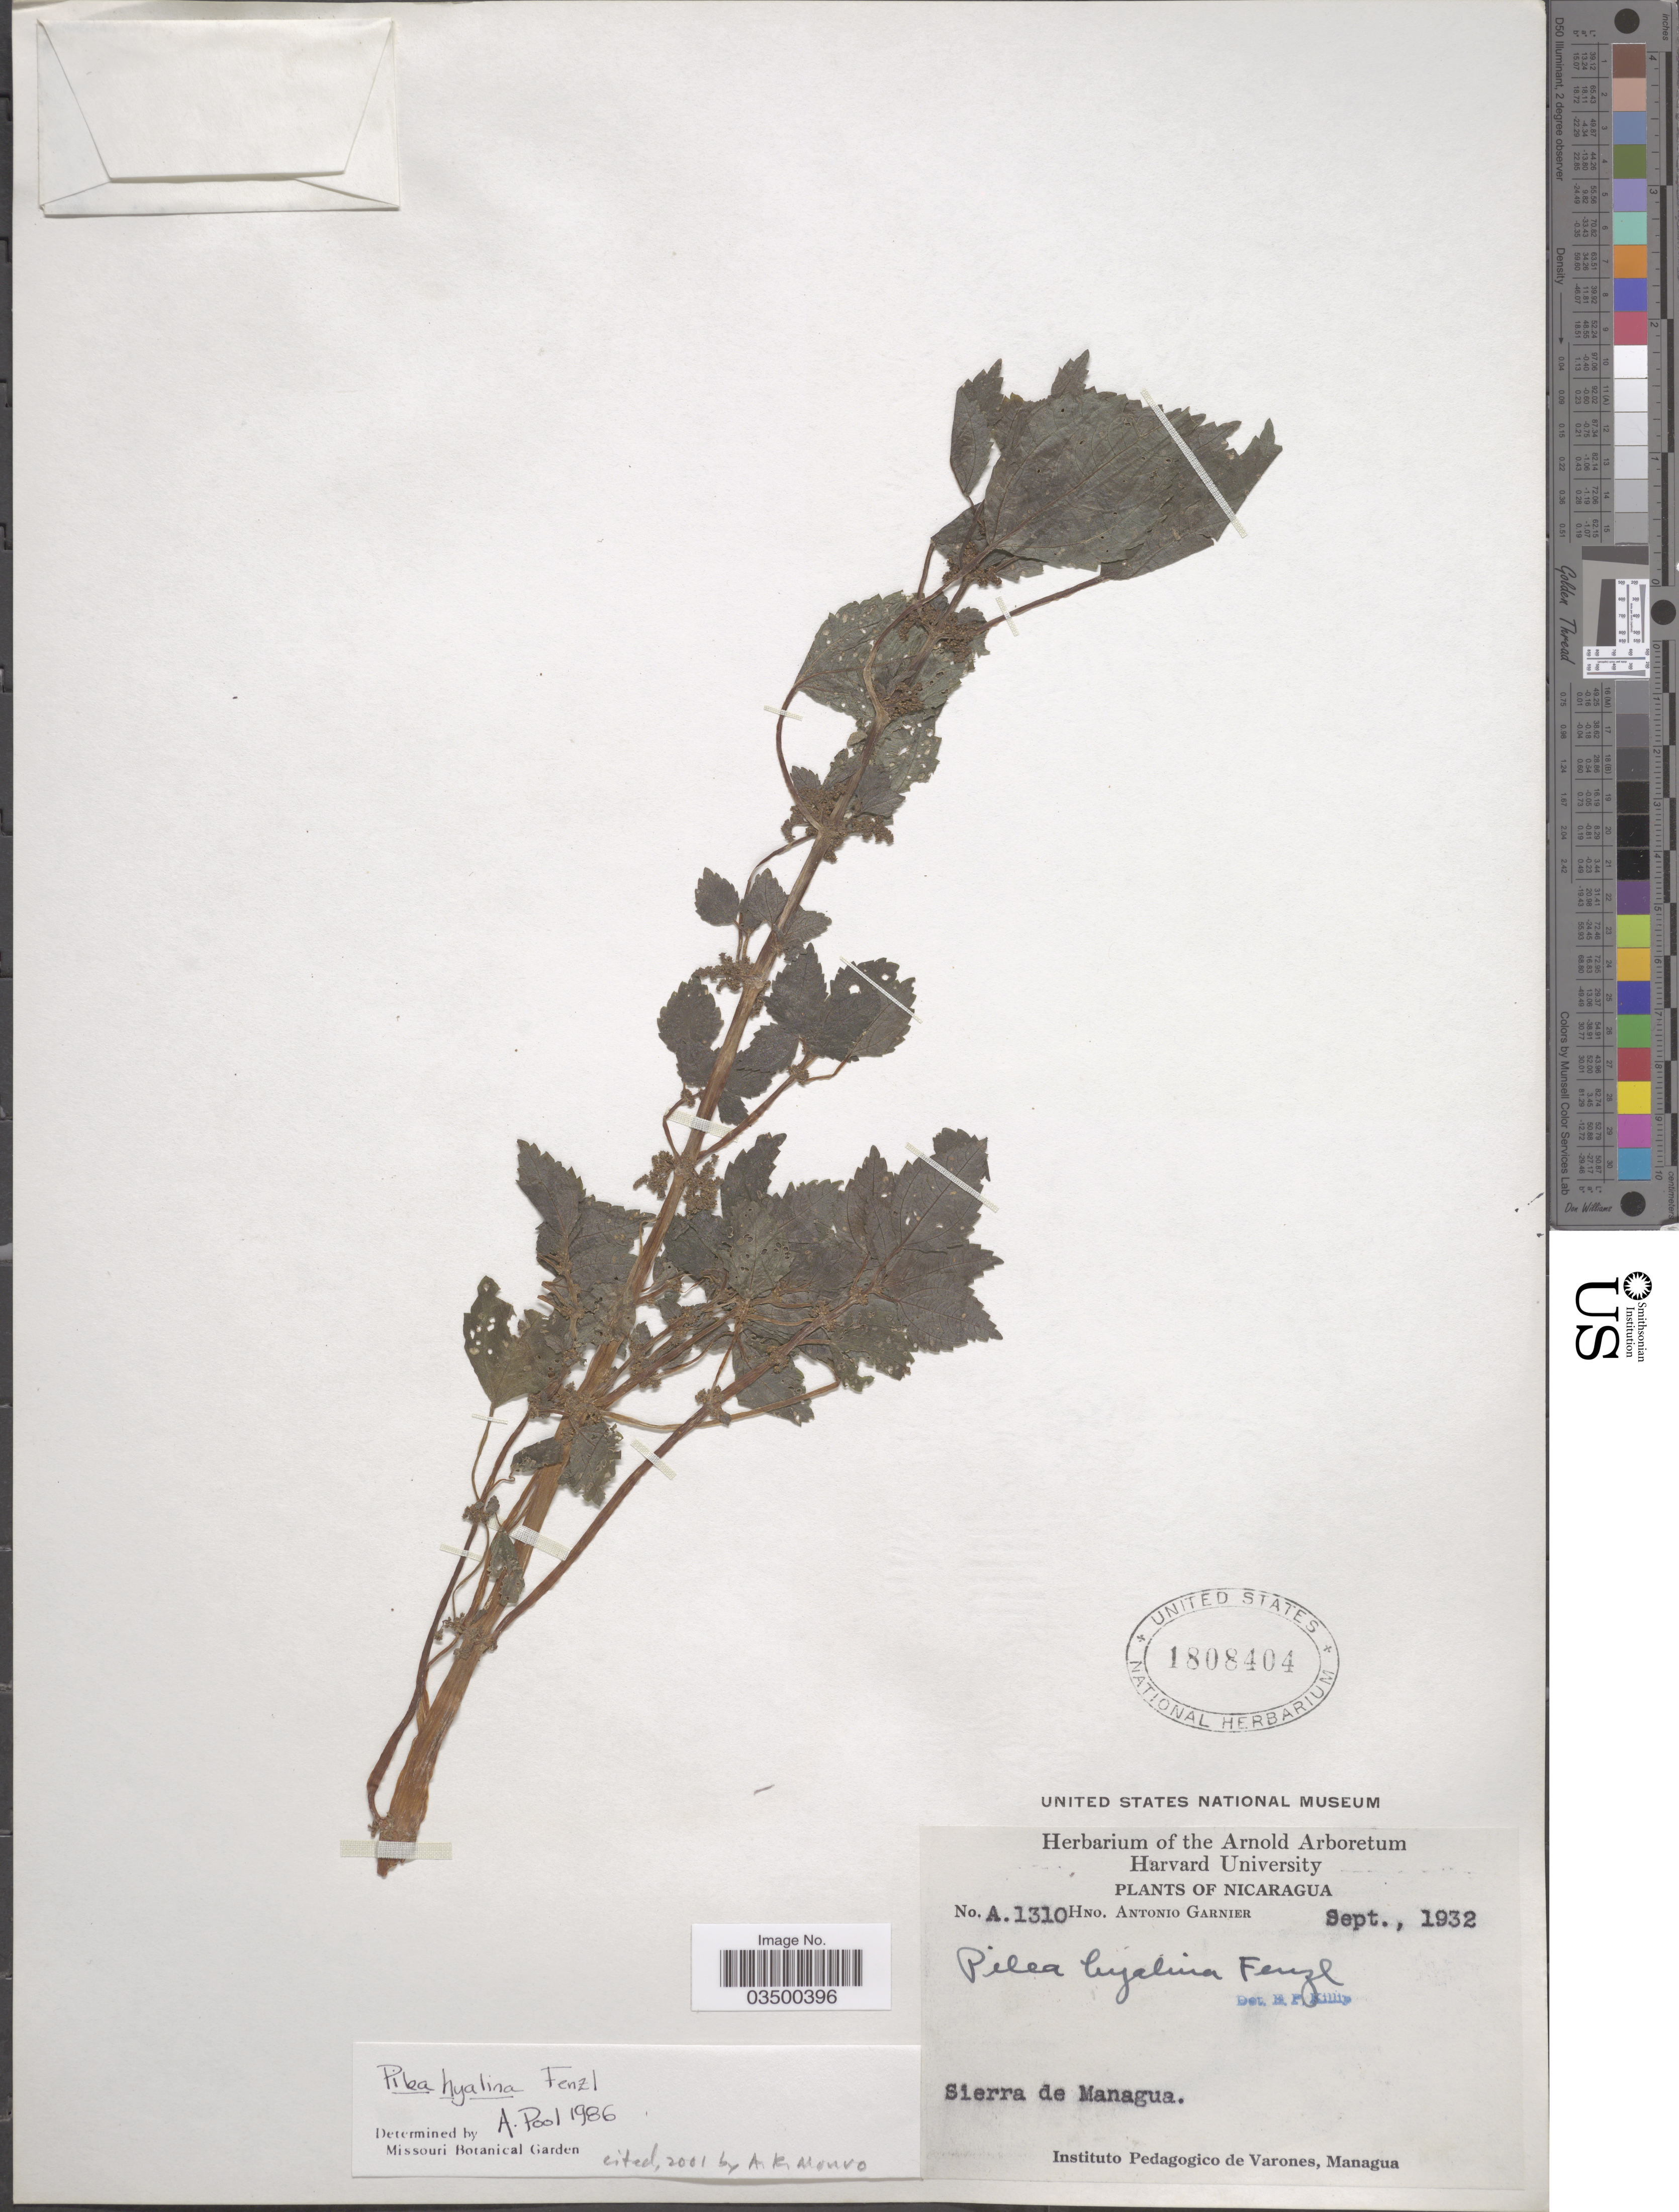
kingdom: Plantae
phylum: Tracheophyta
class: Magnoliopsida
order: Rosales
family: Urticaceae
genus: Pilea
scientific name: Pilea hyalina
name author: Fenzl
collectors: Bro. A. Garnier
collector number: A1310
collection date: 1932-09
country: Nicaragua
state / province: Managua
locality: Sierra de Managua.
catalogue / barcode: US 1808404